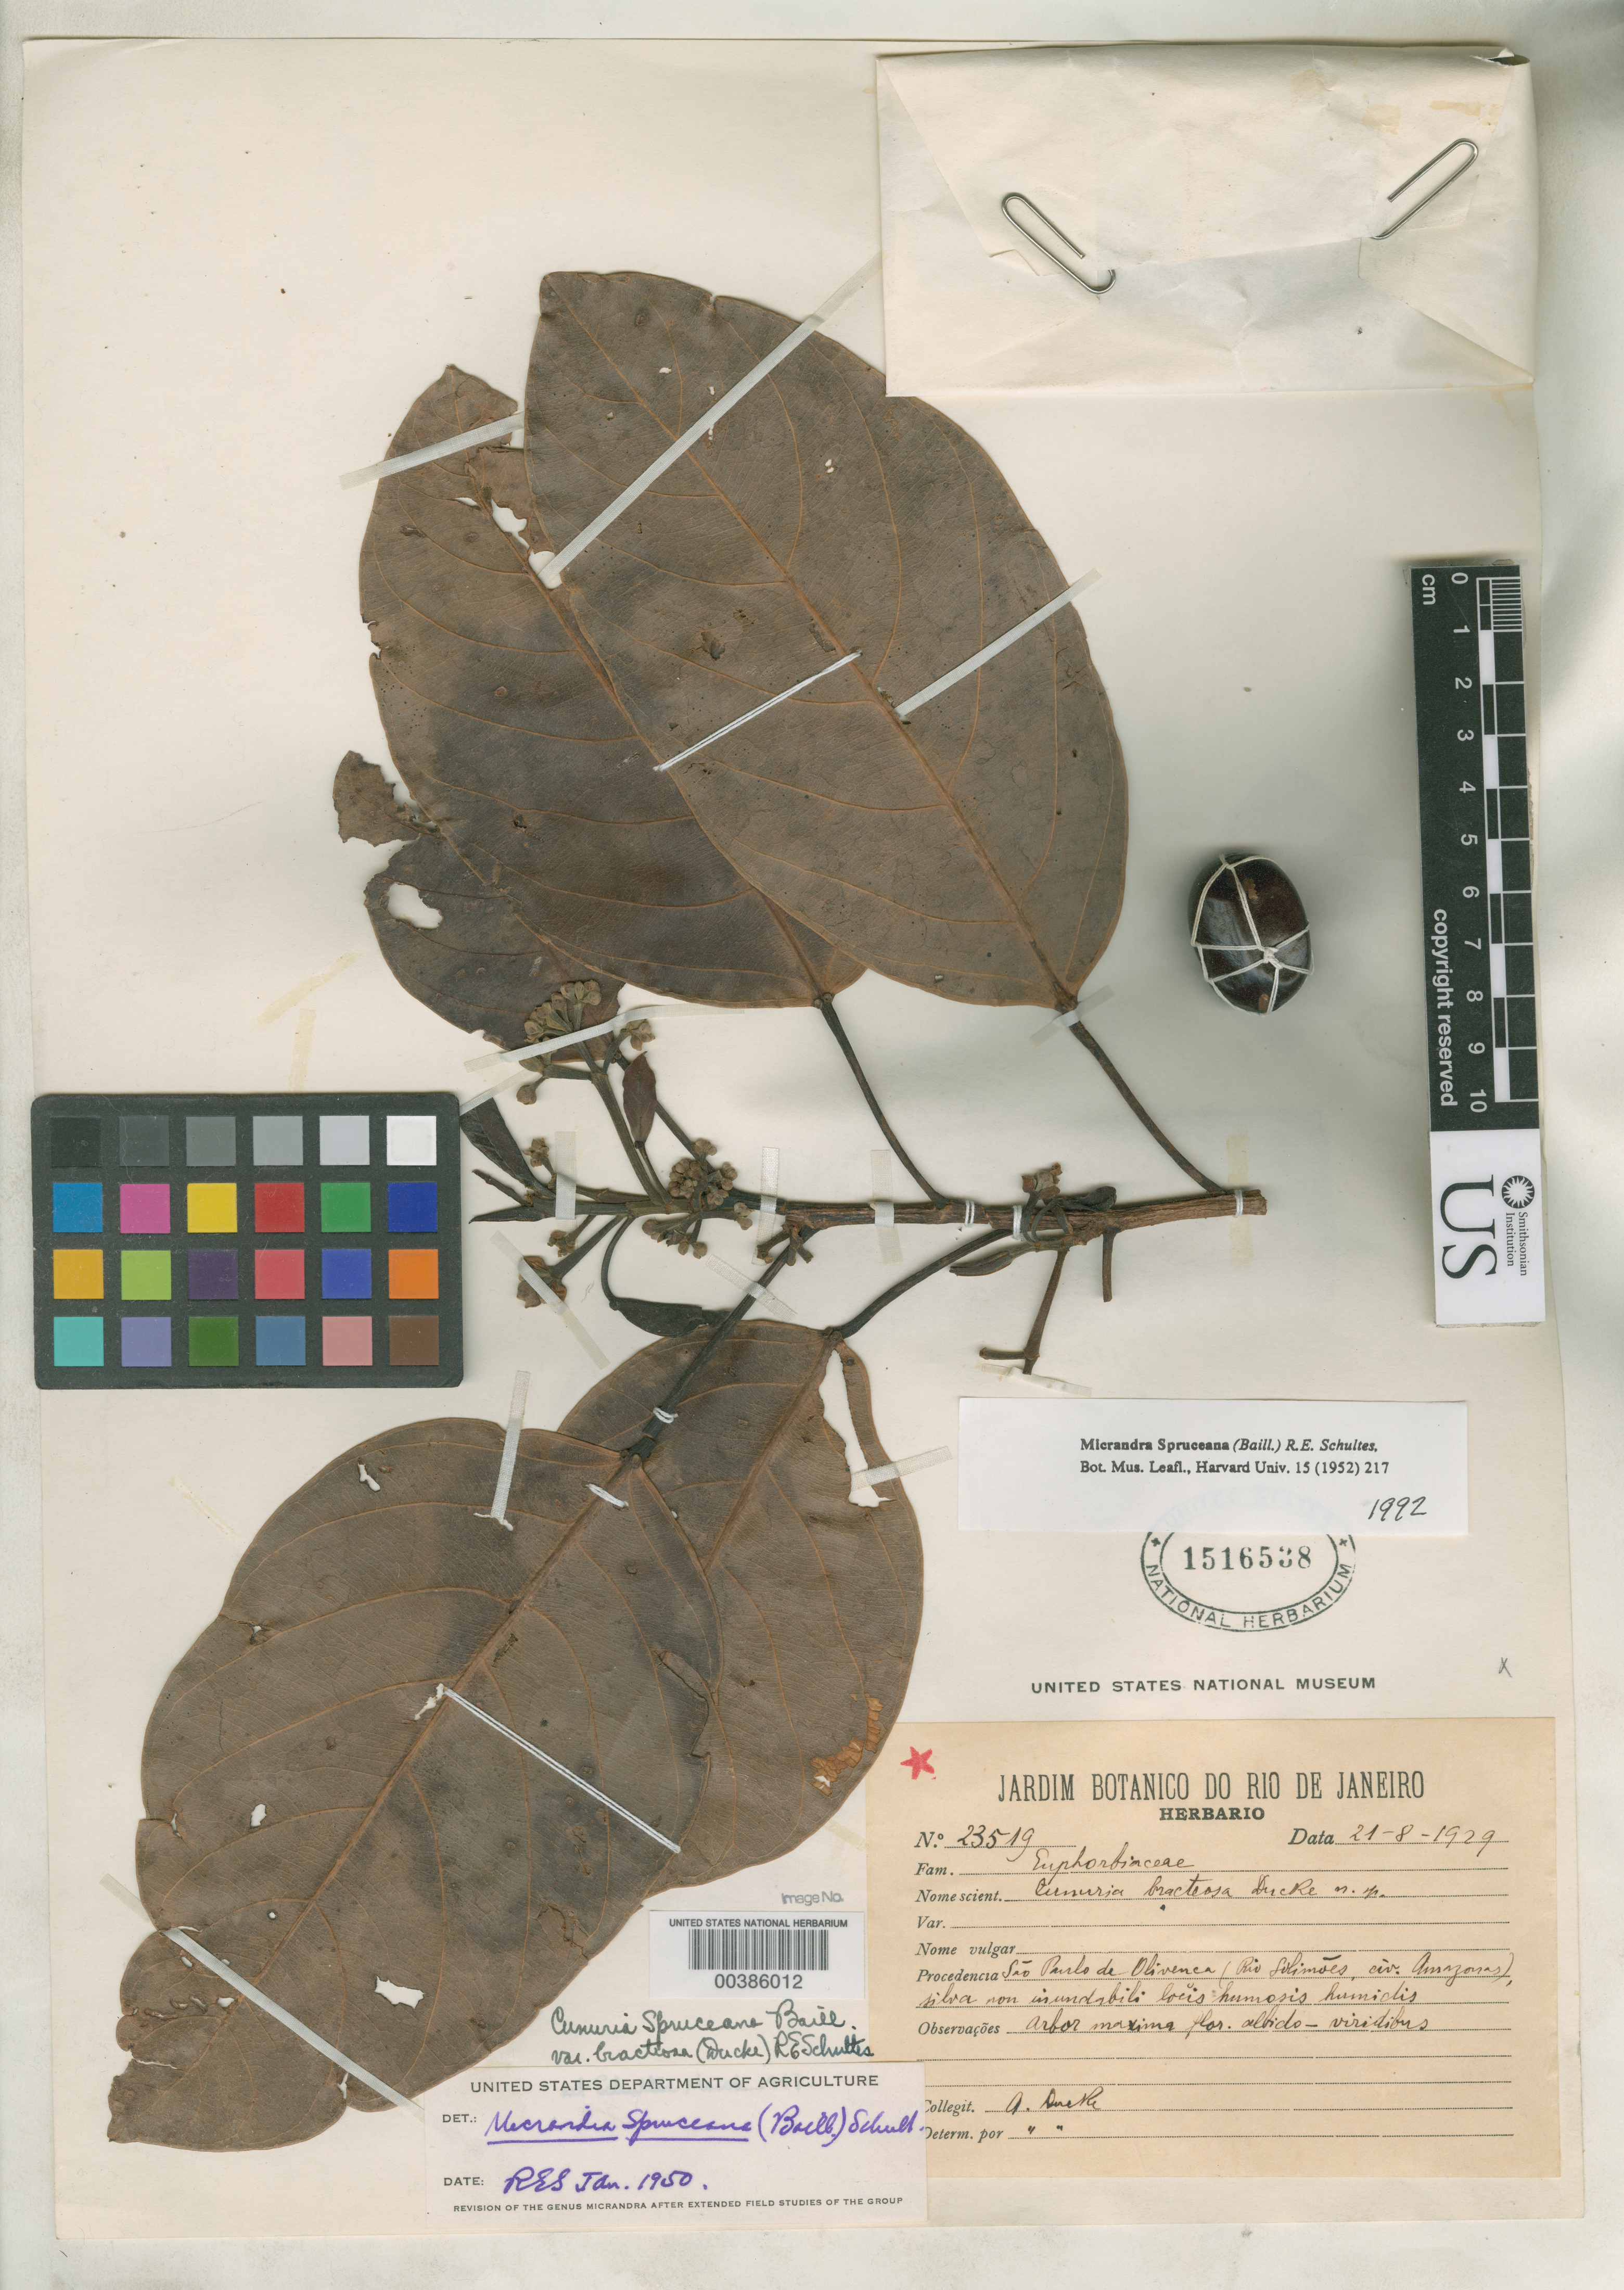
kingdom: Plantae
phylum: Tracheophyta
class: Magnoliopsida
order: Malpighiales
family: Euphorbiaceae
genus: Cunuria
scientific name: Cunuria bracteosa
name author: Ducke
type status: Isotype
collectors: A. Ducke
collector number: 23519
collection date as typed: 21 Aug 1929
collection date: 1929-08-21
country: Brazil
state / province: Amazonas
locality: Sao Paulo de Olivenca.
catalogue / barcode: US 1516538